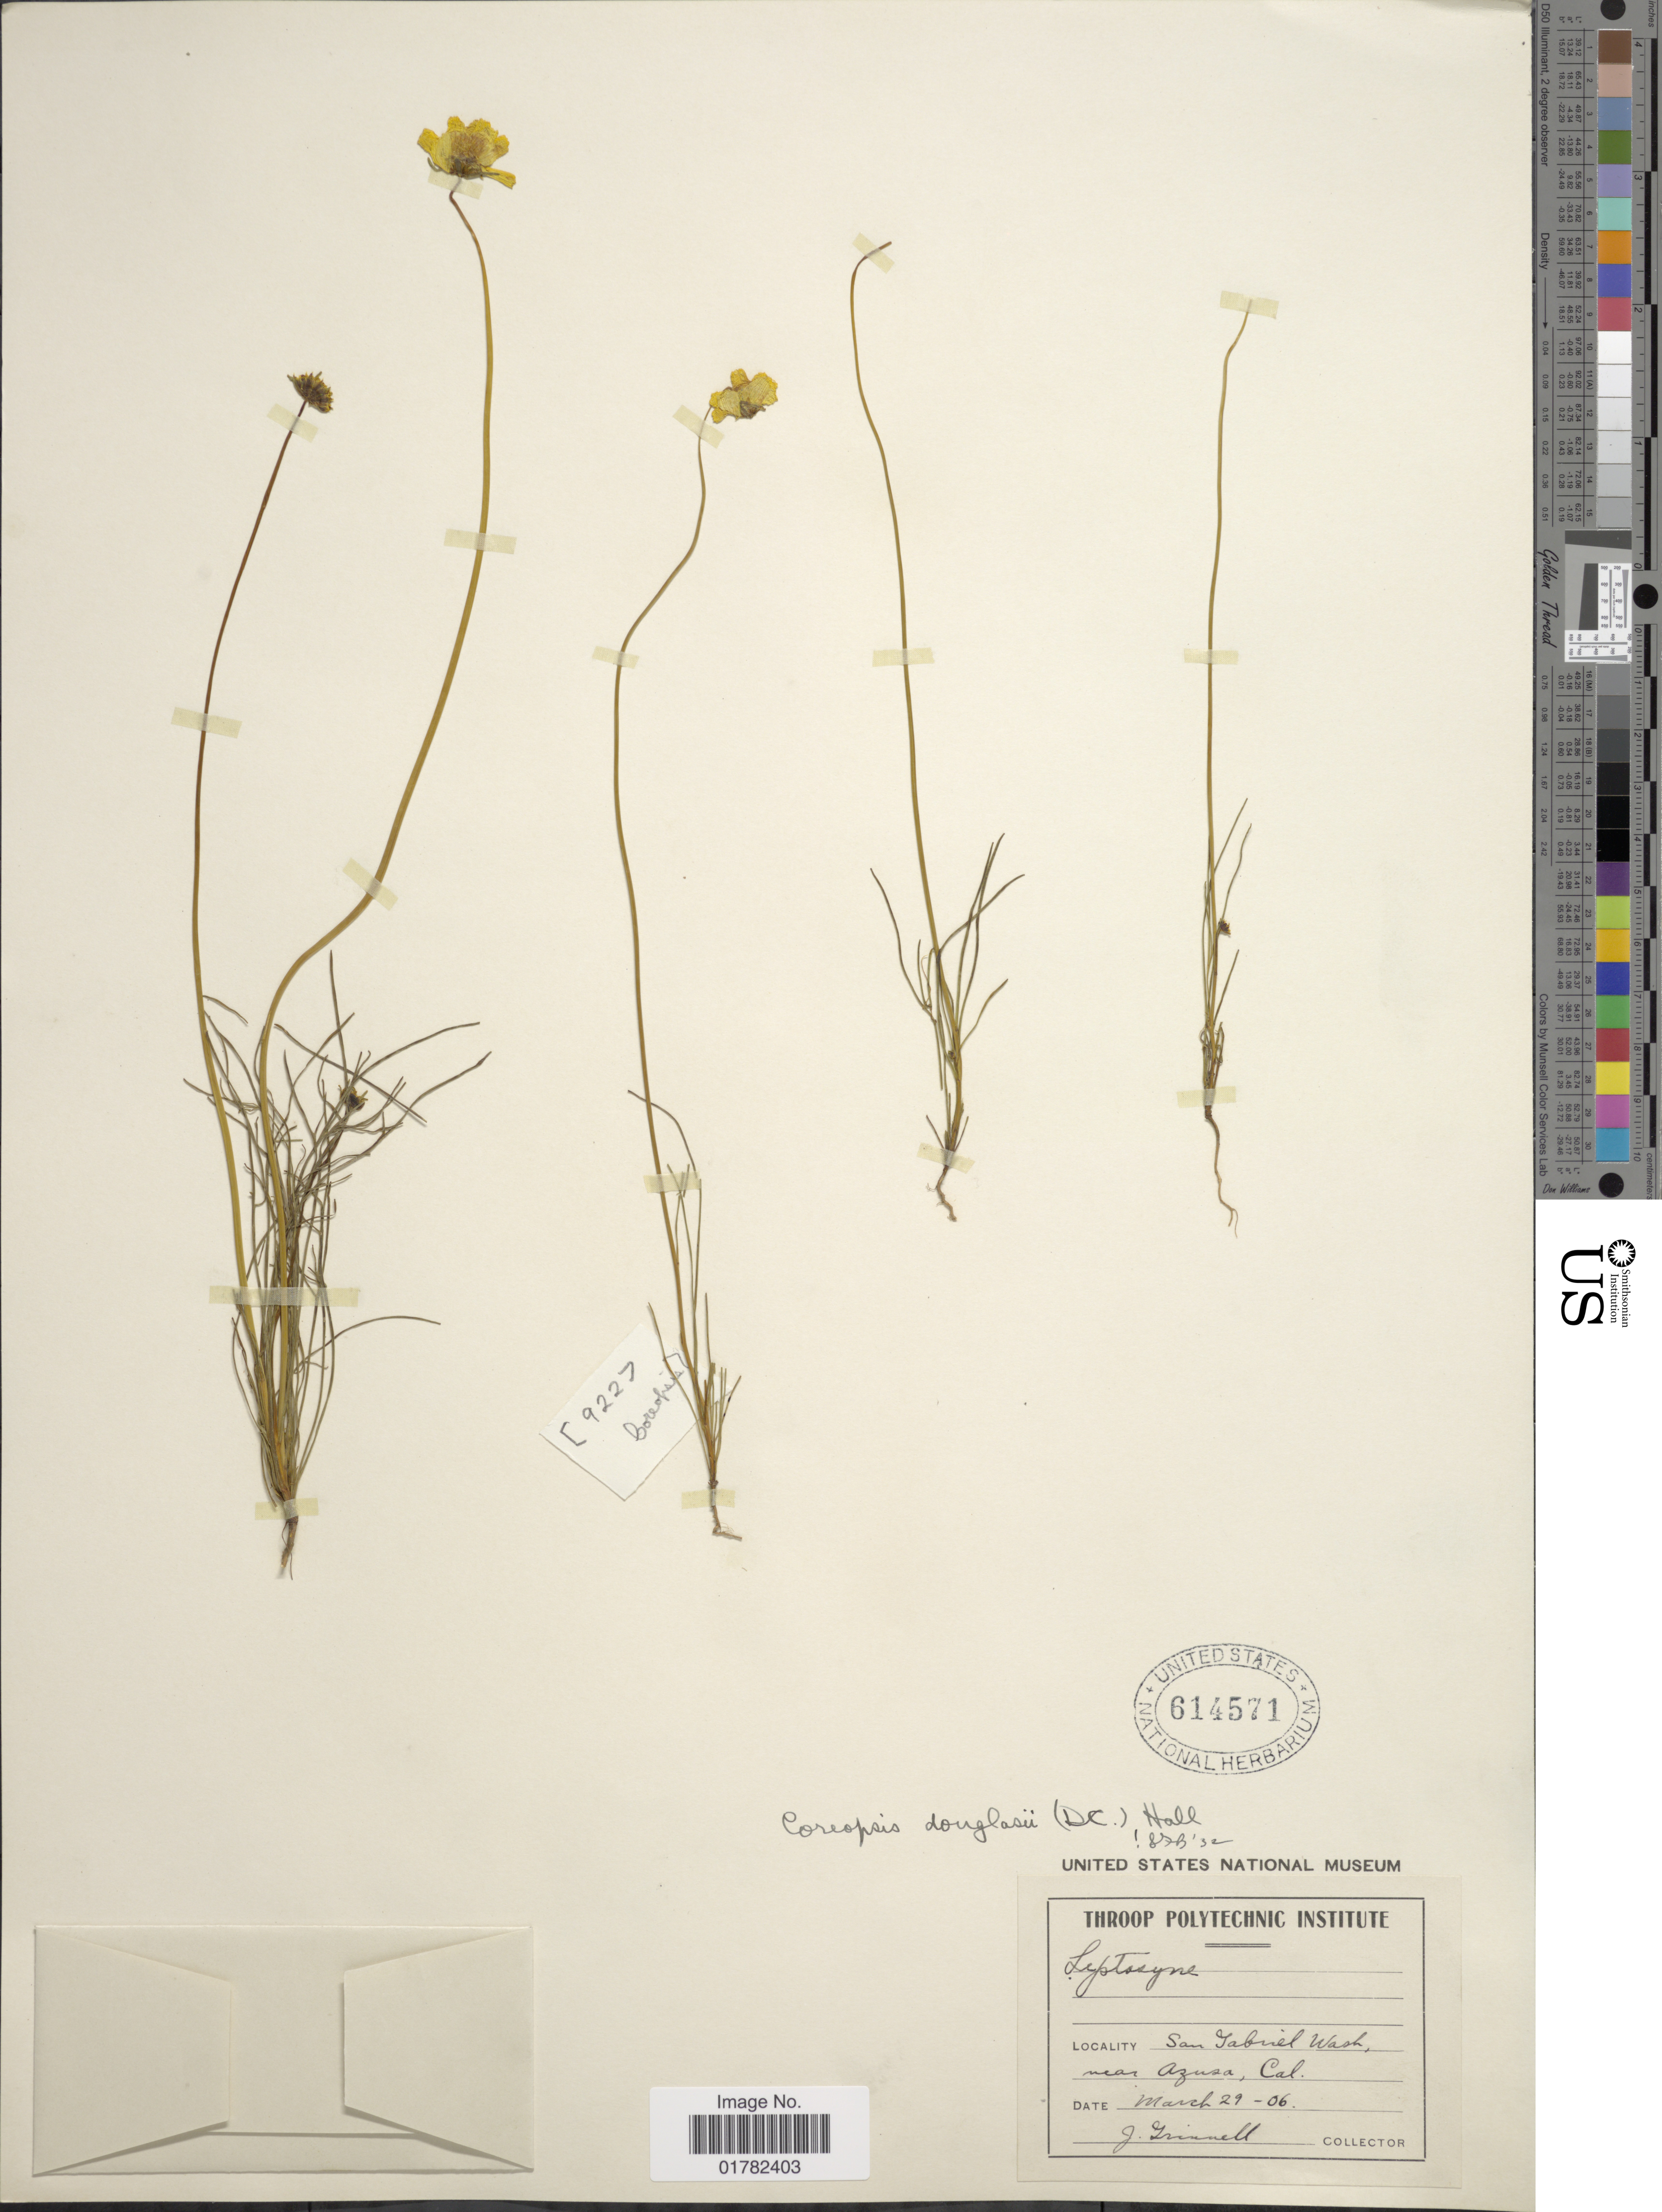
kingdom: Plantae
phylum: Tracheophyta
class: Magnoliopsida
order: Asterales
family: Asteraceae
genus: Coreopsis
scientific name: Coreopsis douglasii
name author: (DC.) H.M. Hall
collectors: J. Grinnell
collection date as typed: Transcribed d/m/y: 29/3/6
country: United States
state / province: California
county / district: Los Angeles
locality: San Gabriel Wash, near Azusa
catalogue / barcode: US 614571